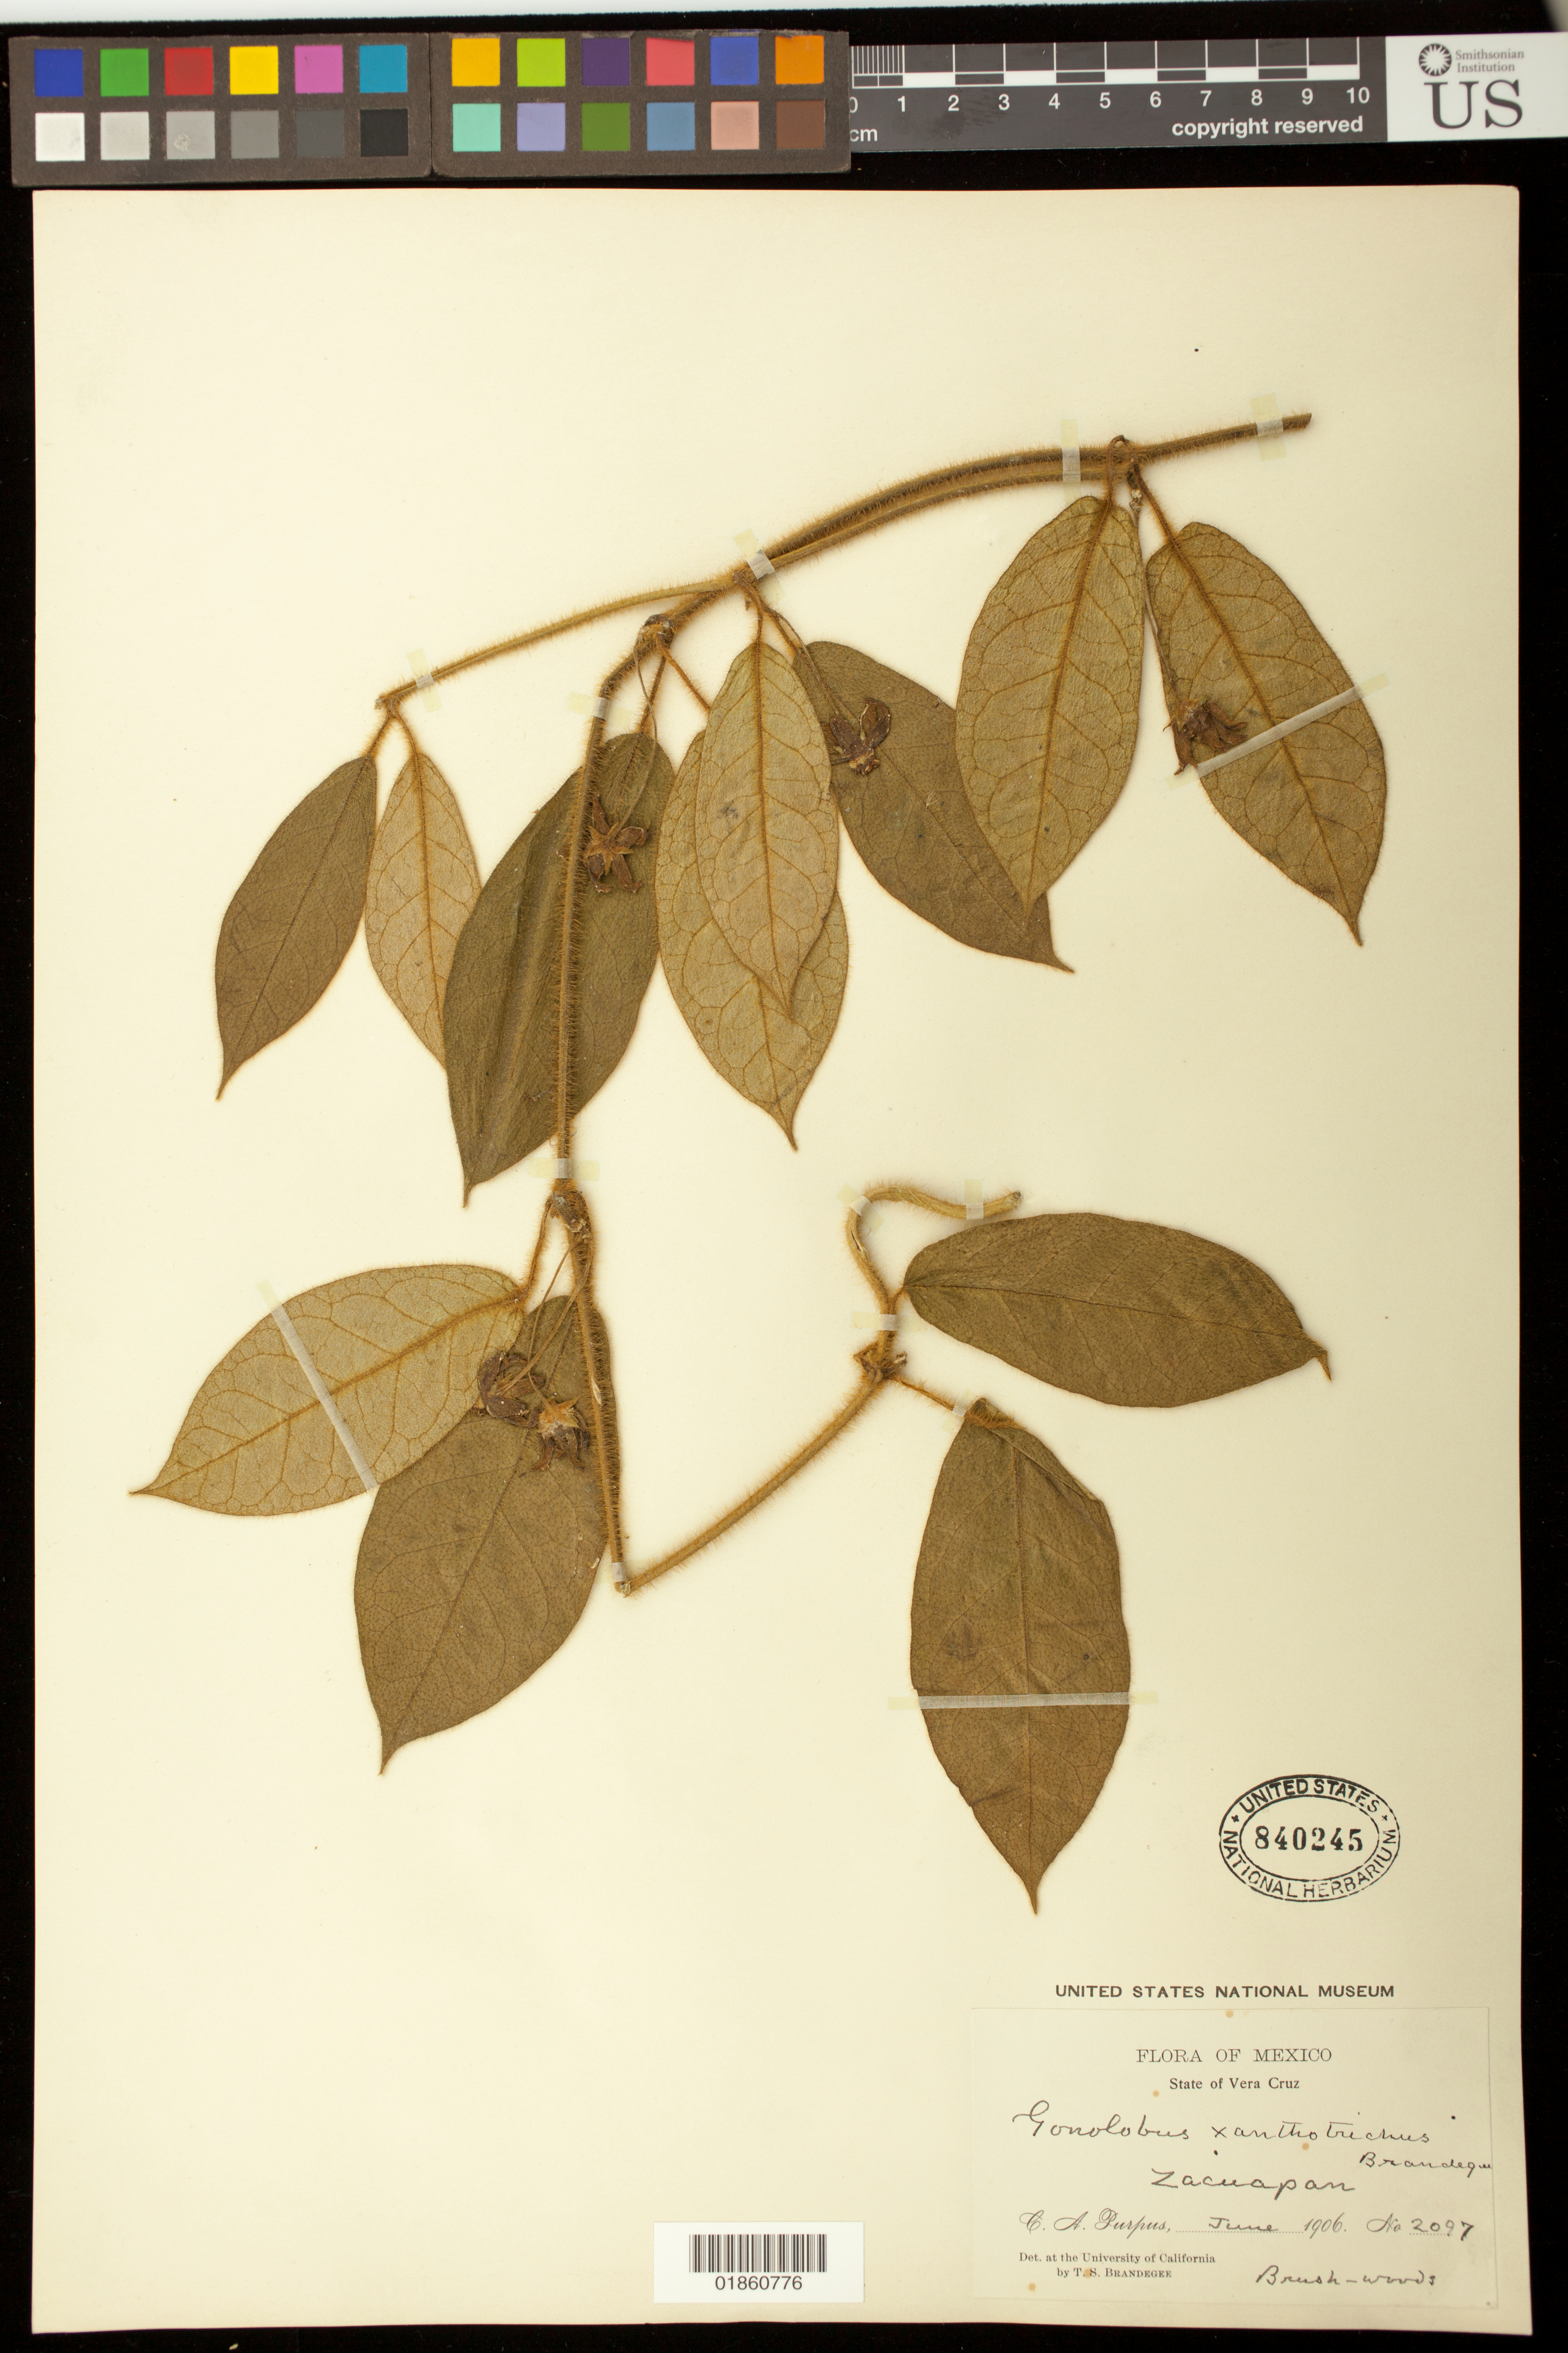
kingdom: Plantae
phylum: Tracheophyta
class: Magnoliopsida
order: Gentianales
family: Apocynaceae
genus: Gonolobus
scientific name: Gonolobus xanthotrichus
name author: Brandegee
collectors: C. A. Purpus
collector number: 2097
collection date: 1906-06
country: Mexico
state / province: Veracruz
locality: Zacuapan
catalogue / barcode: US 840245